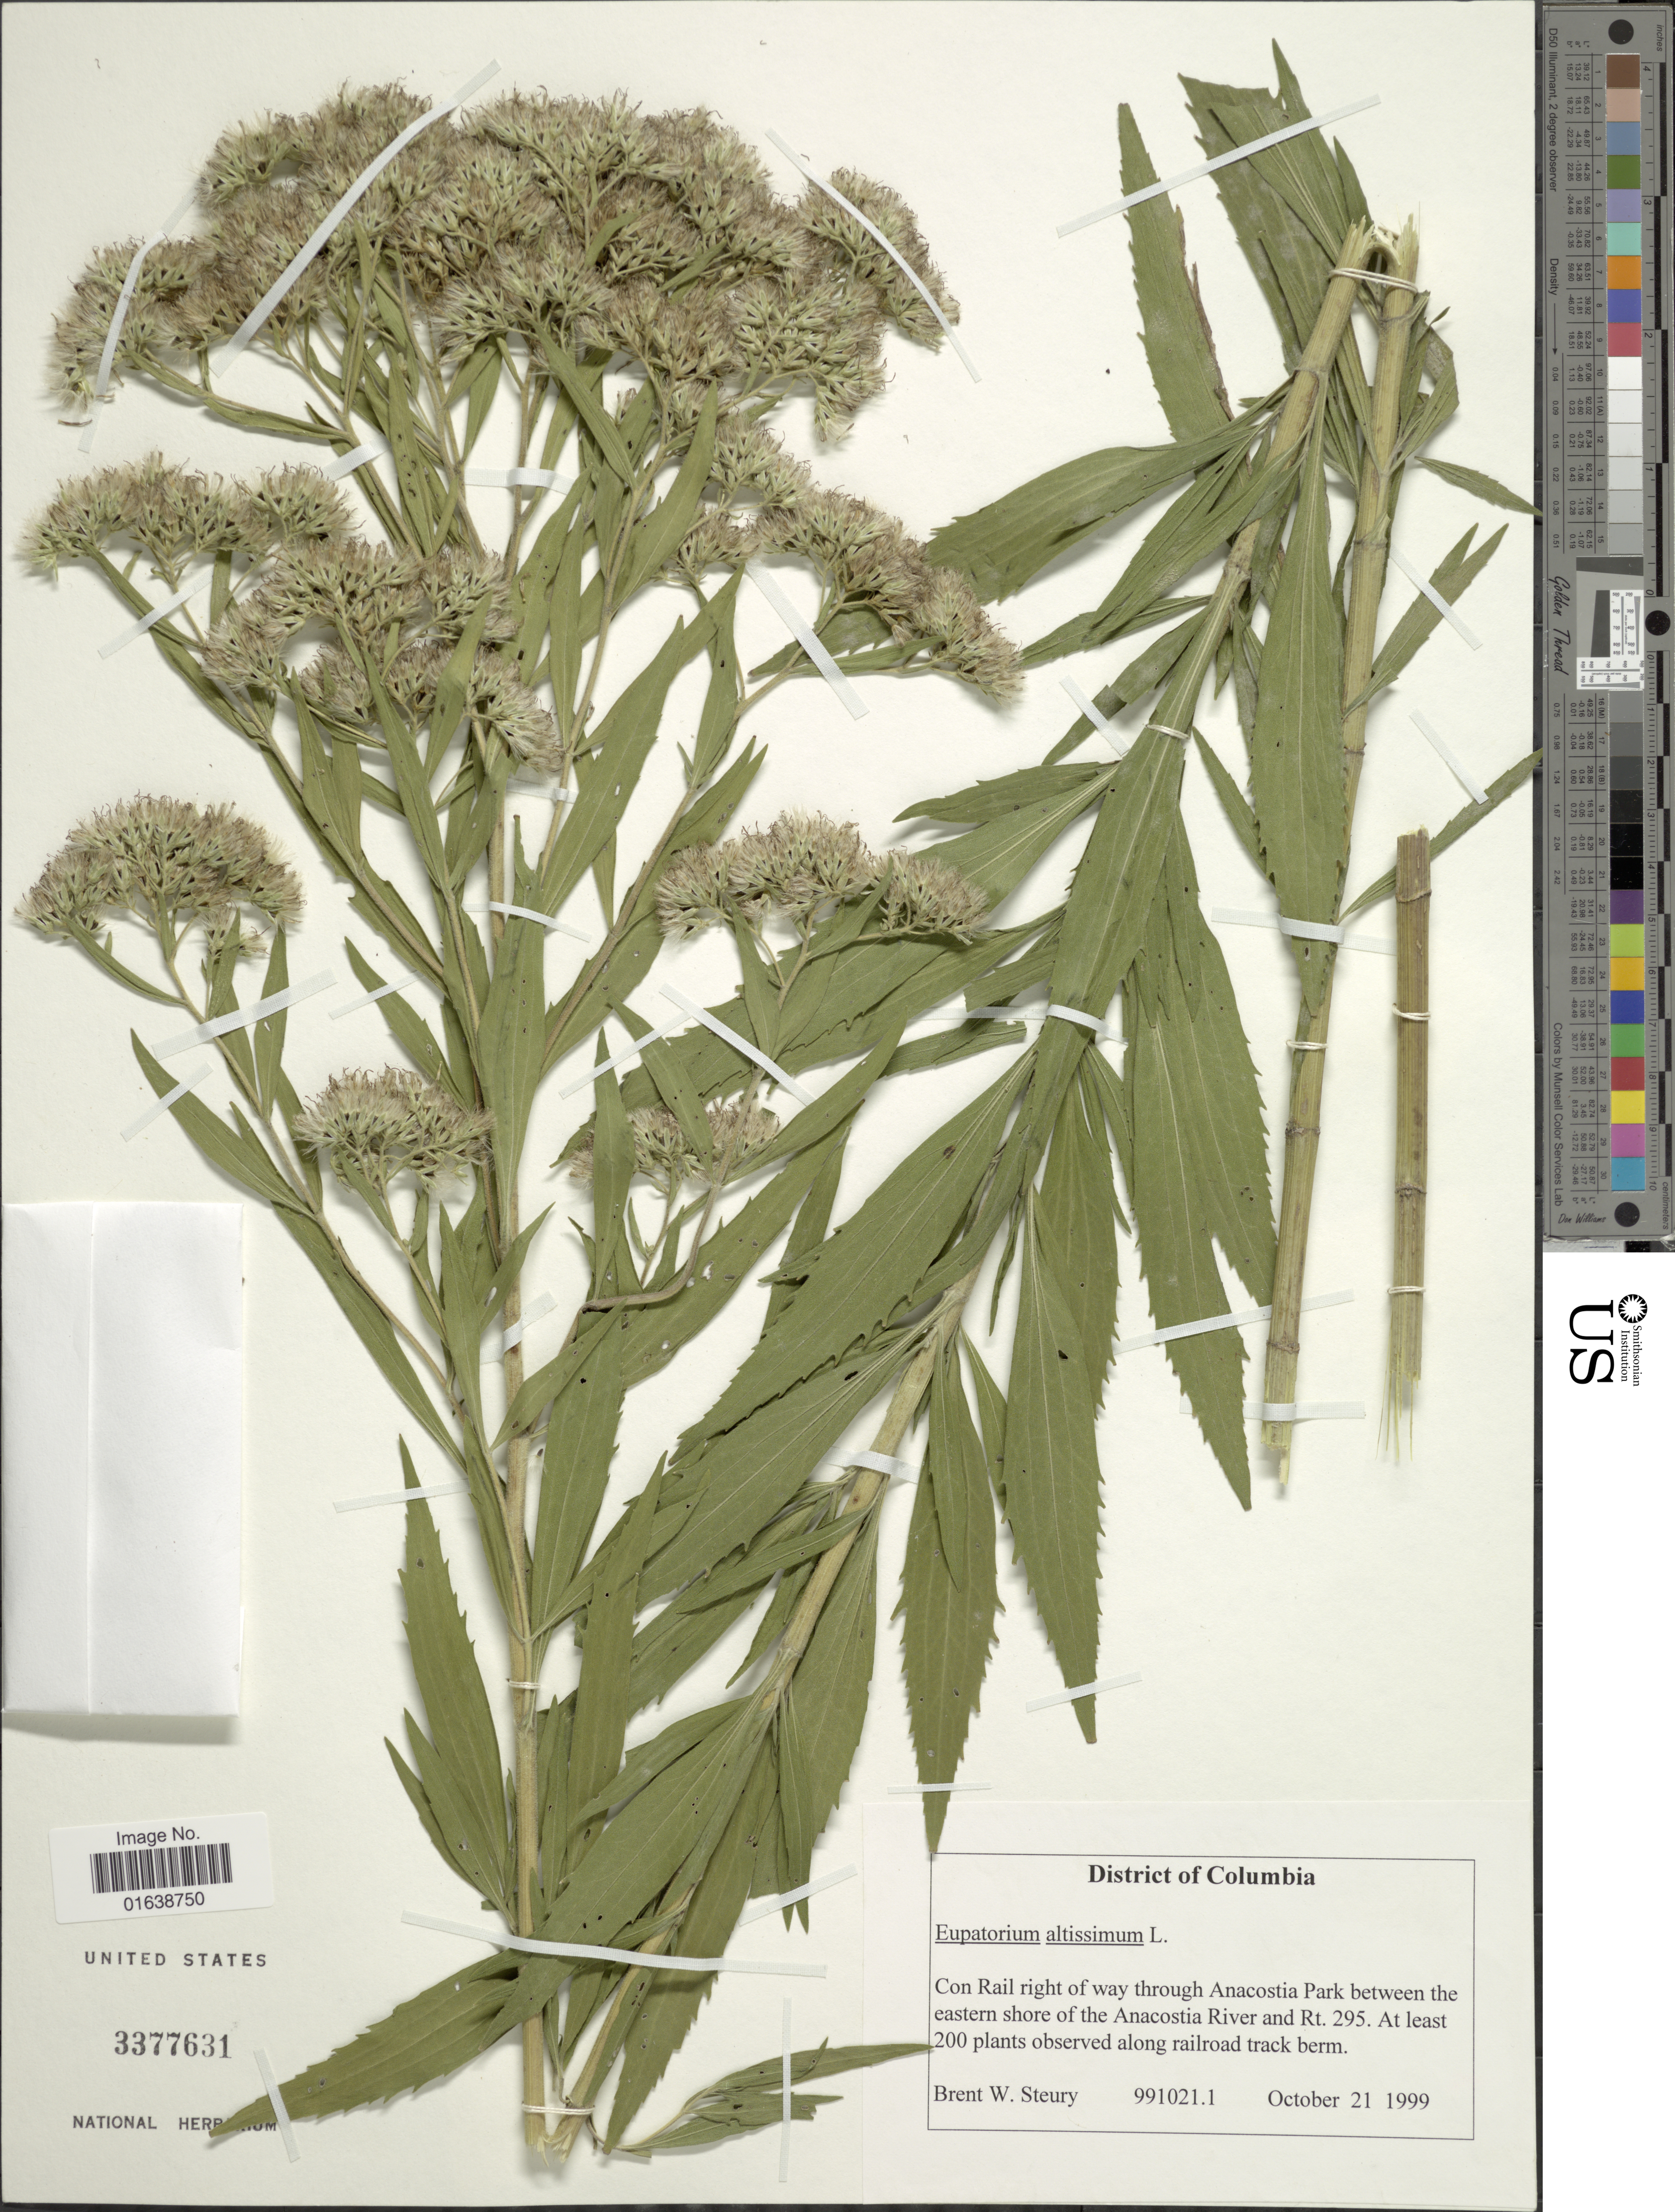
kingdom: Plantae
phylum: Tracheophyta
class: Magnoliopsida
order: Asterales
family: Asteraceae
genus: Eupatorium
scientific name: Eupatorium altissimum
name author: L.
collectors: B. Steury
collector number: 991021.1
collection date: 1999-10-21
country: Colombia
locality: Columbia. Con Rail right of way through Anacsostia Park between the eastern shore of the Anacostia River and Rt. 295. At least 200 plants observed along railroad track berm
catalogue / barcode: US 3377631